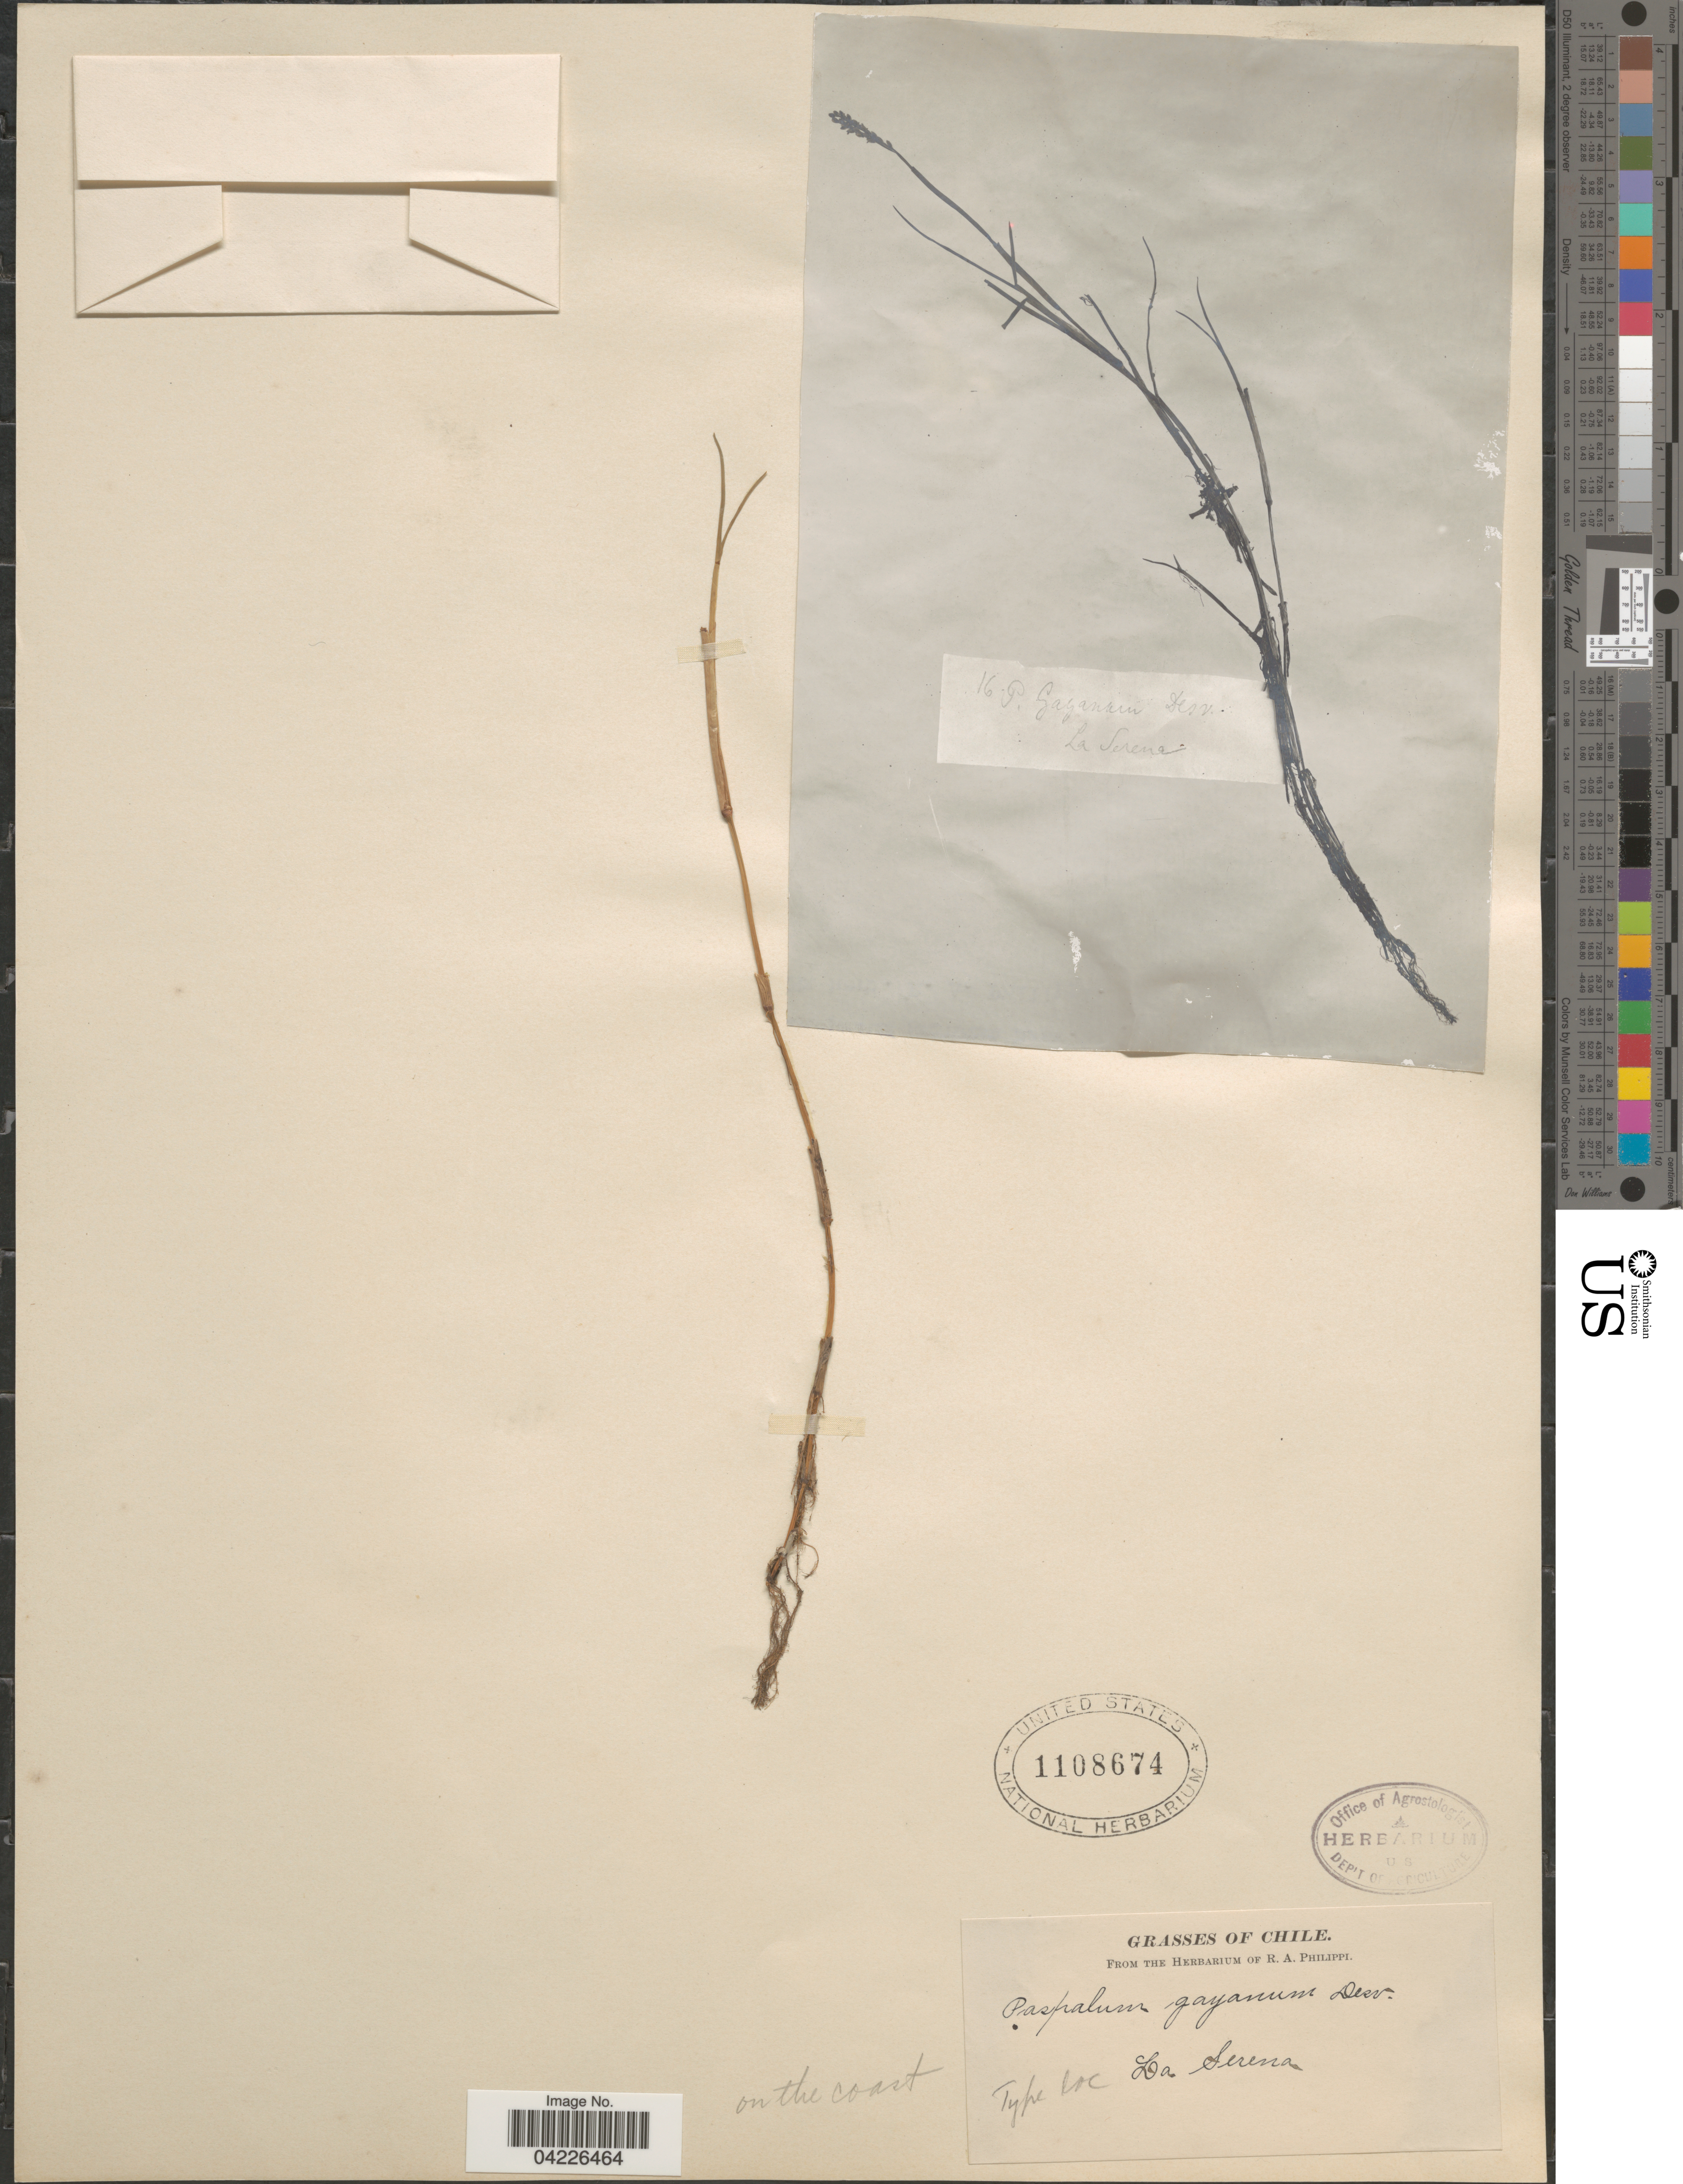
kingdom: Plantae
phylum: Tracheophyta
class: Liliopsida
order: Poales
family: Poaceae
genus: Paspalum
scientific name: Paspalum vaginatum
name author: Sw.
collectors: ex. herb. R.A. Philippi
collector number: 16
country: Chile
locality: La Serena.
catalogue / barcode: US 1108674